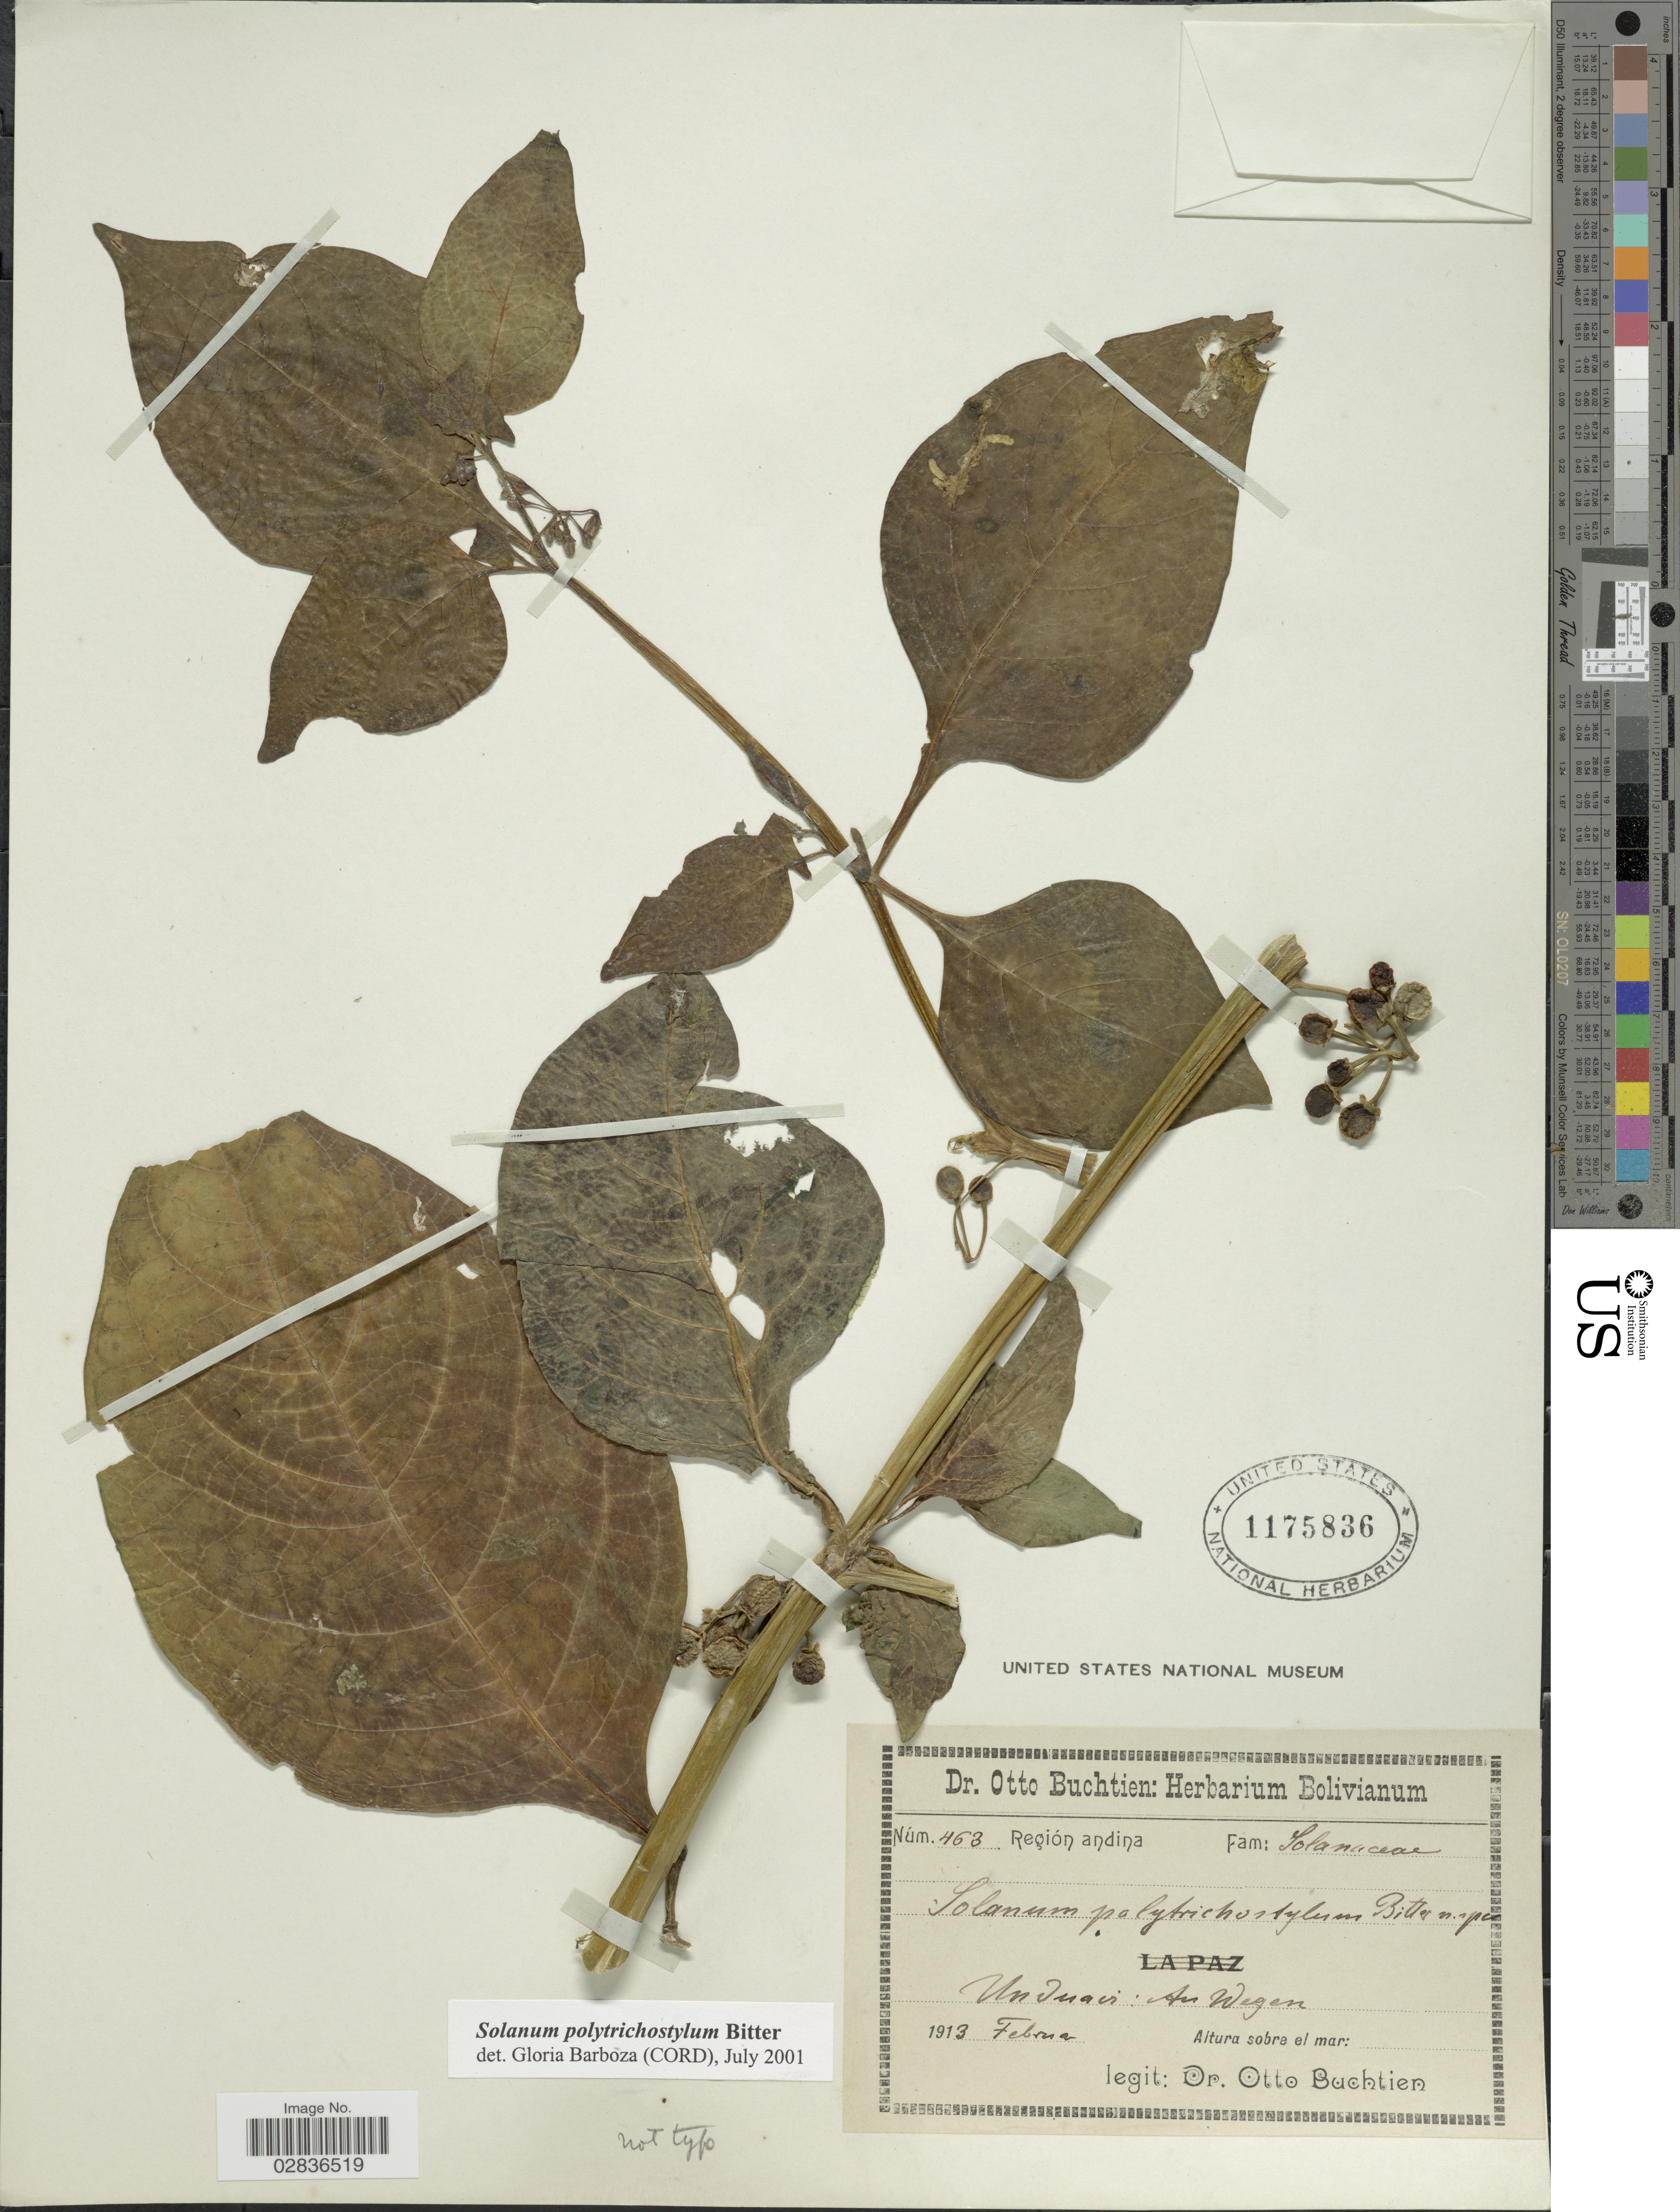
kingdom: Plantae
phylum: Tracheophyta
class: Magnoliopsida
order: Solanales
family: Solanaceae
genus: Solanum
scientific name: Solanum polytrichostylum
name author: Bitter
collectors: O. Buchtien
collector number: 463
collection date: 1913-02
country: Bolivia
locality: Región andina. Unduavi: Au Wegen.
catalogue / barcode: US 1175836